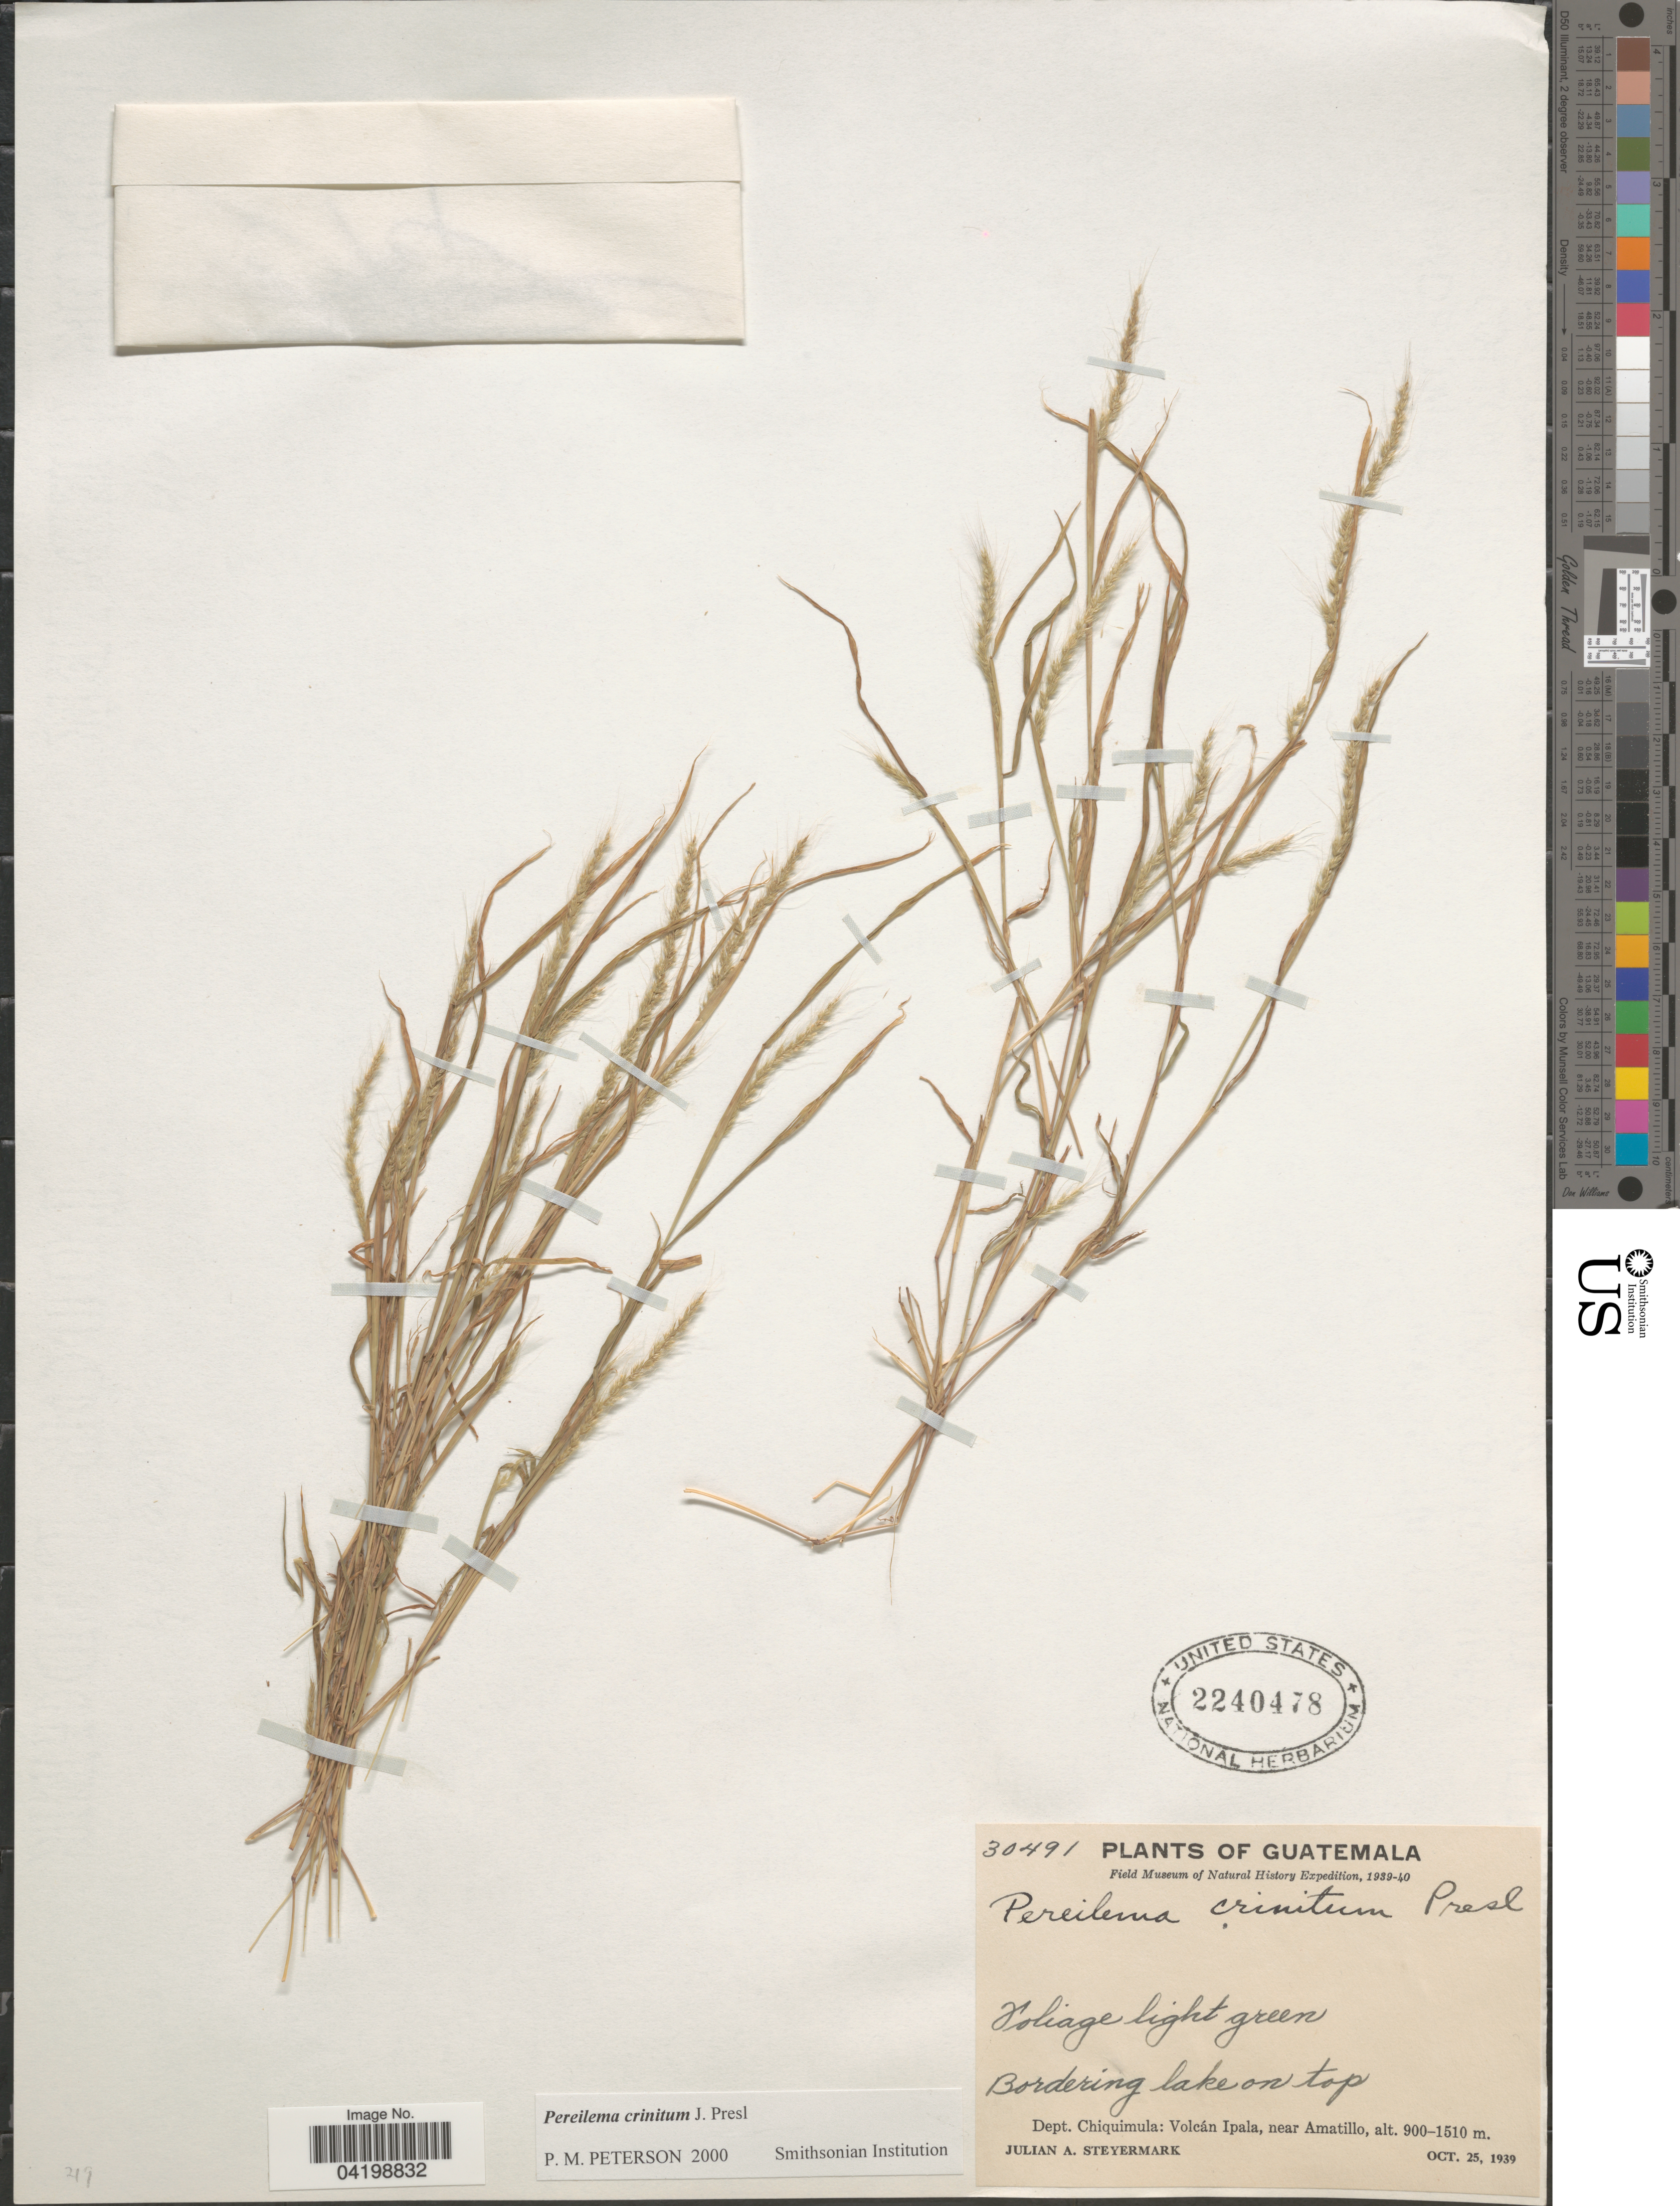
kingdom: Plantae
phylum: Tracheophyta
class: Liliopsida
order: Poales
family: Poaceae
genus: Muhlenbergia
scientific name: Muhlenbergia pereilema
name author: P.M. Peterson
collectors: J. Steyermark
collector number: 30491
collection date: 1939-10-25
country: Guatemala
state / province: Chiquimula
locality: Field Museum of Natural History Expedition, 1939-40. Bordering lake on top. Volcán Ipala, near Amatillo.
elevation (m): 900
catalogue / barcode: US 2240478